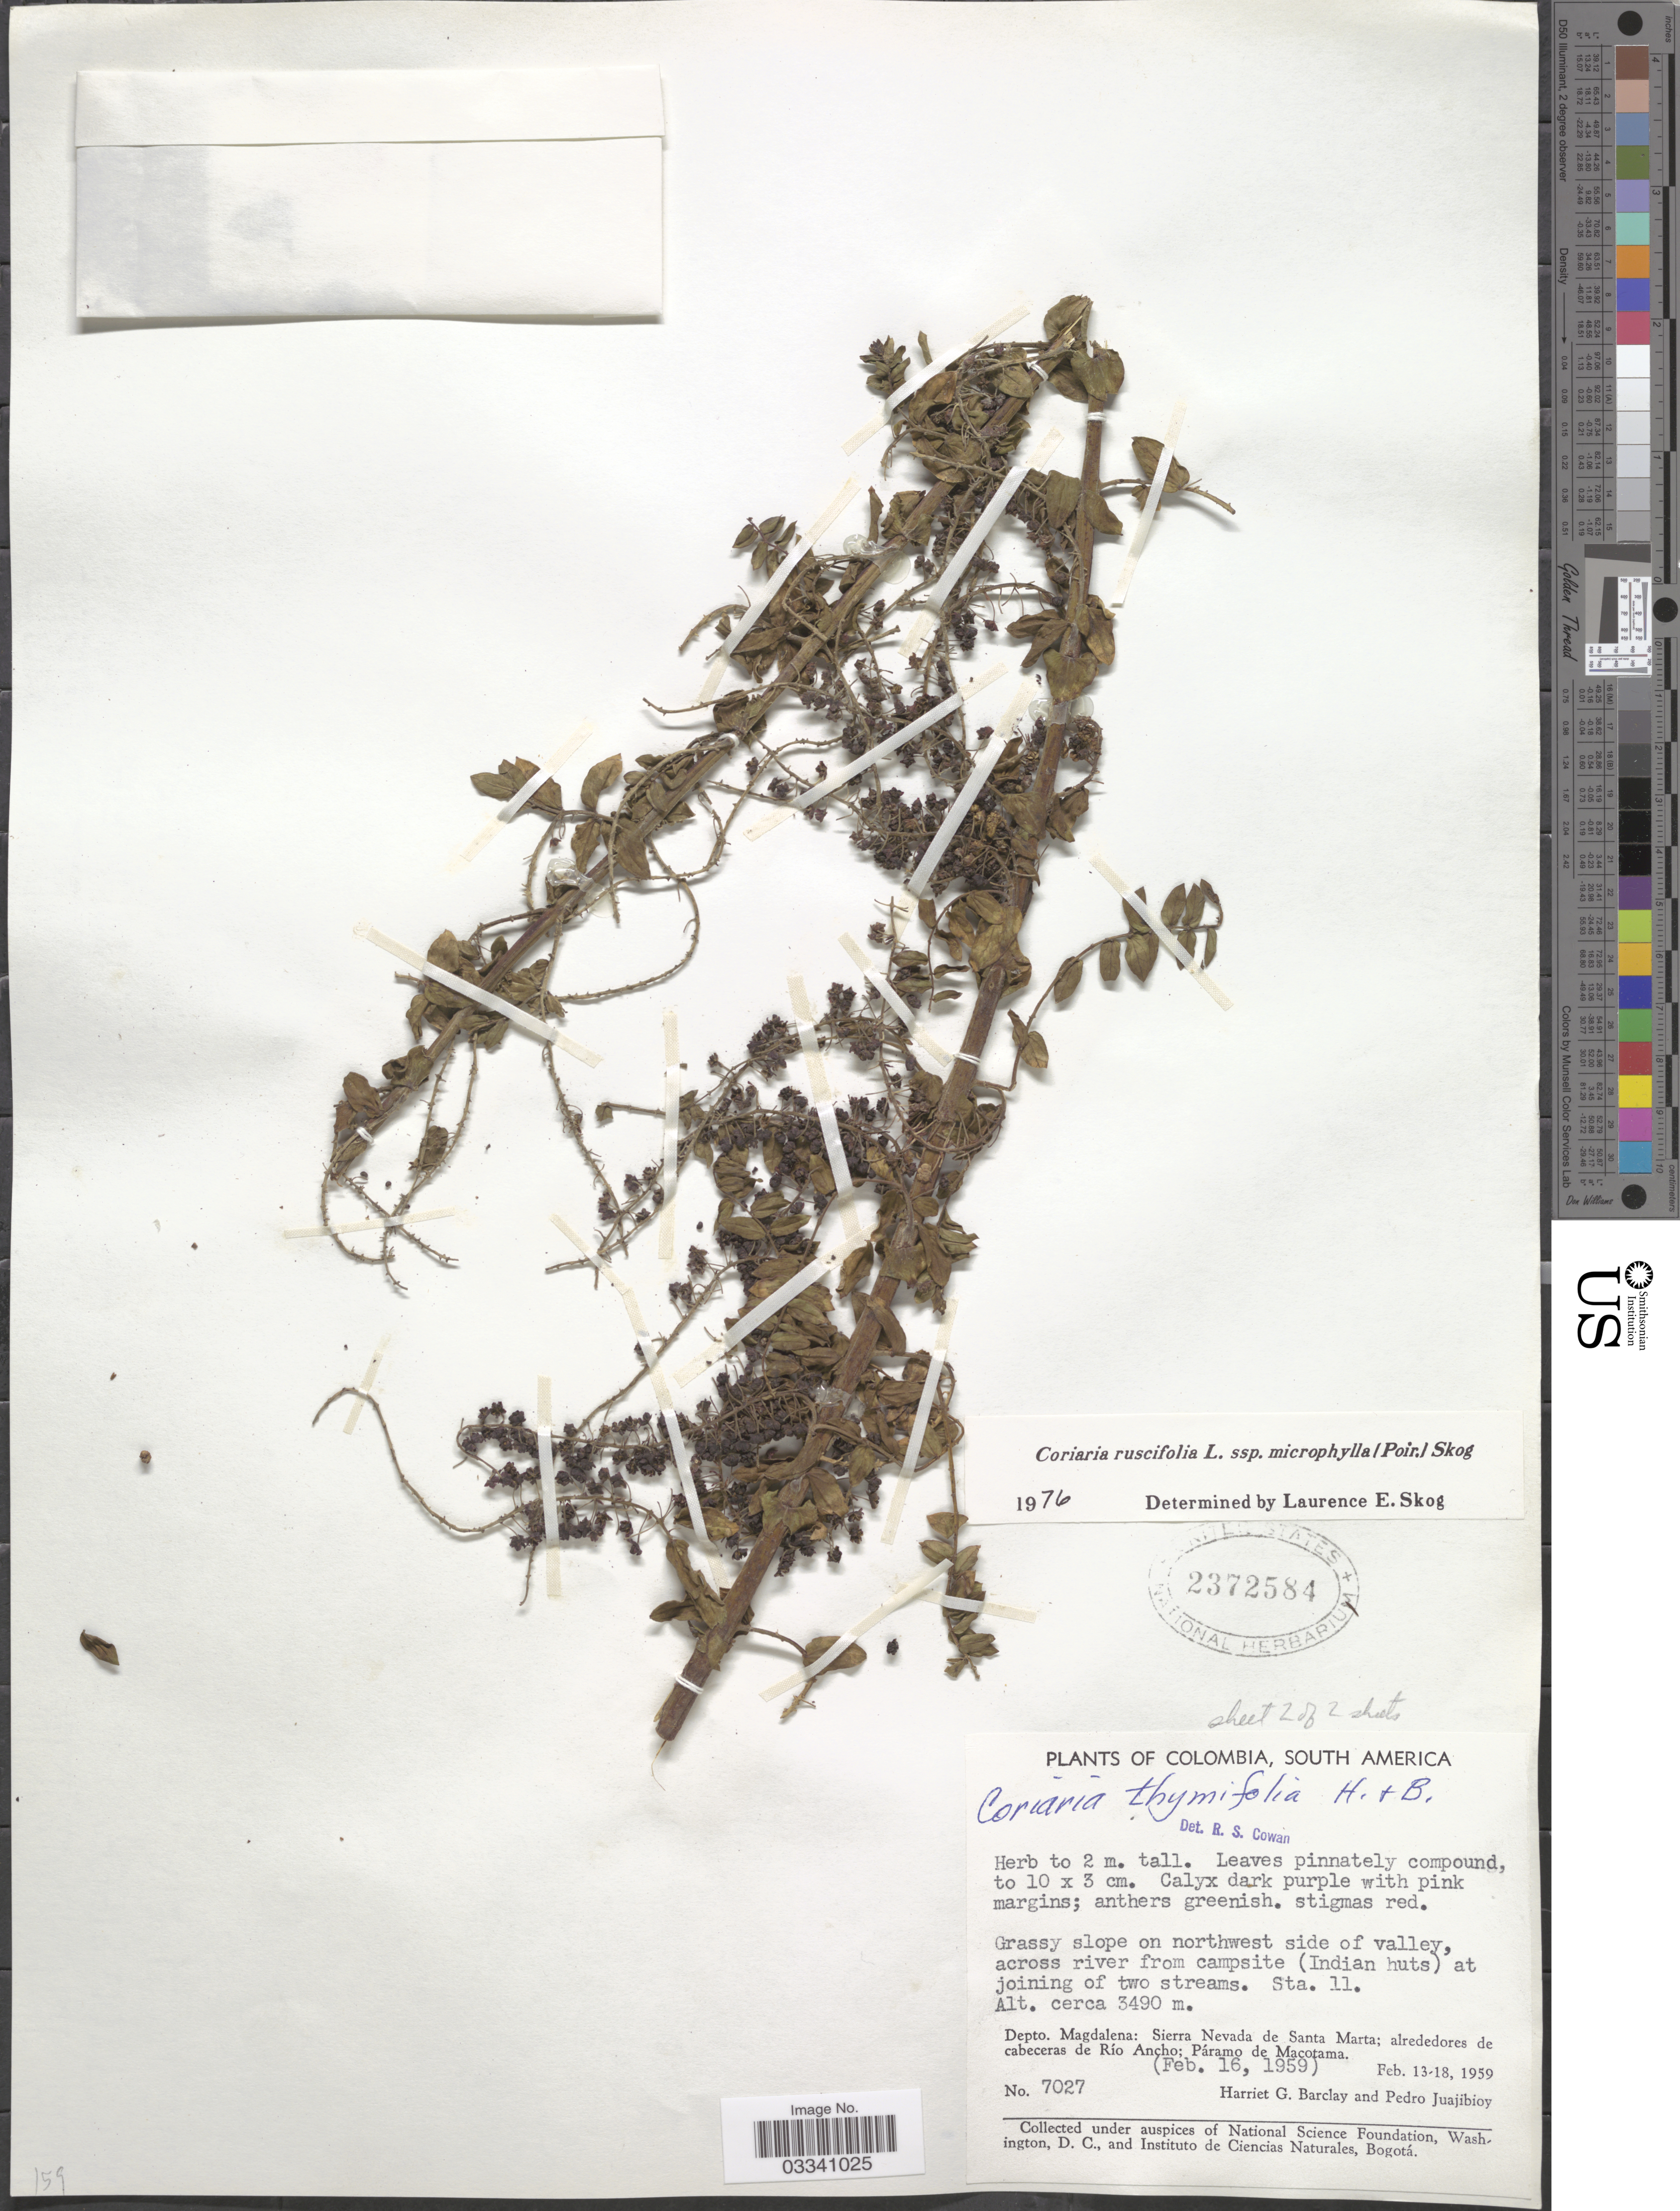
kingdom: Plantae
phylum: Tracheophyta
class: Magnoliopsida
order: Cucurbitales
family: Coriariaceae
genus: Coriaria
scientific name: Coriaria ruscifolia subsp. microphylla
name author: (Poir.) L.E. Skog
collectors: H. G. Barclay & P. Juajibioy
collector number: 7027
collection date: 1959-02-13/1959-02-18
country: Colombia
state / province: Magdalena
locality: Grassy slope on northwest side of valley, across river from campsite (Indian huts) at joining of two streams. Sta. 11. Depto. Magdalena: Sierra Nevada de Santa Marta; alrededores de cabeceras de Río Ancho; Páramo de Macotama.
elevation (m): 3490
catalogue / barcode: US 2372584